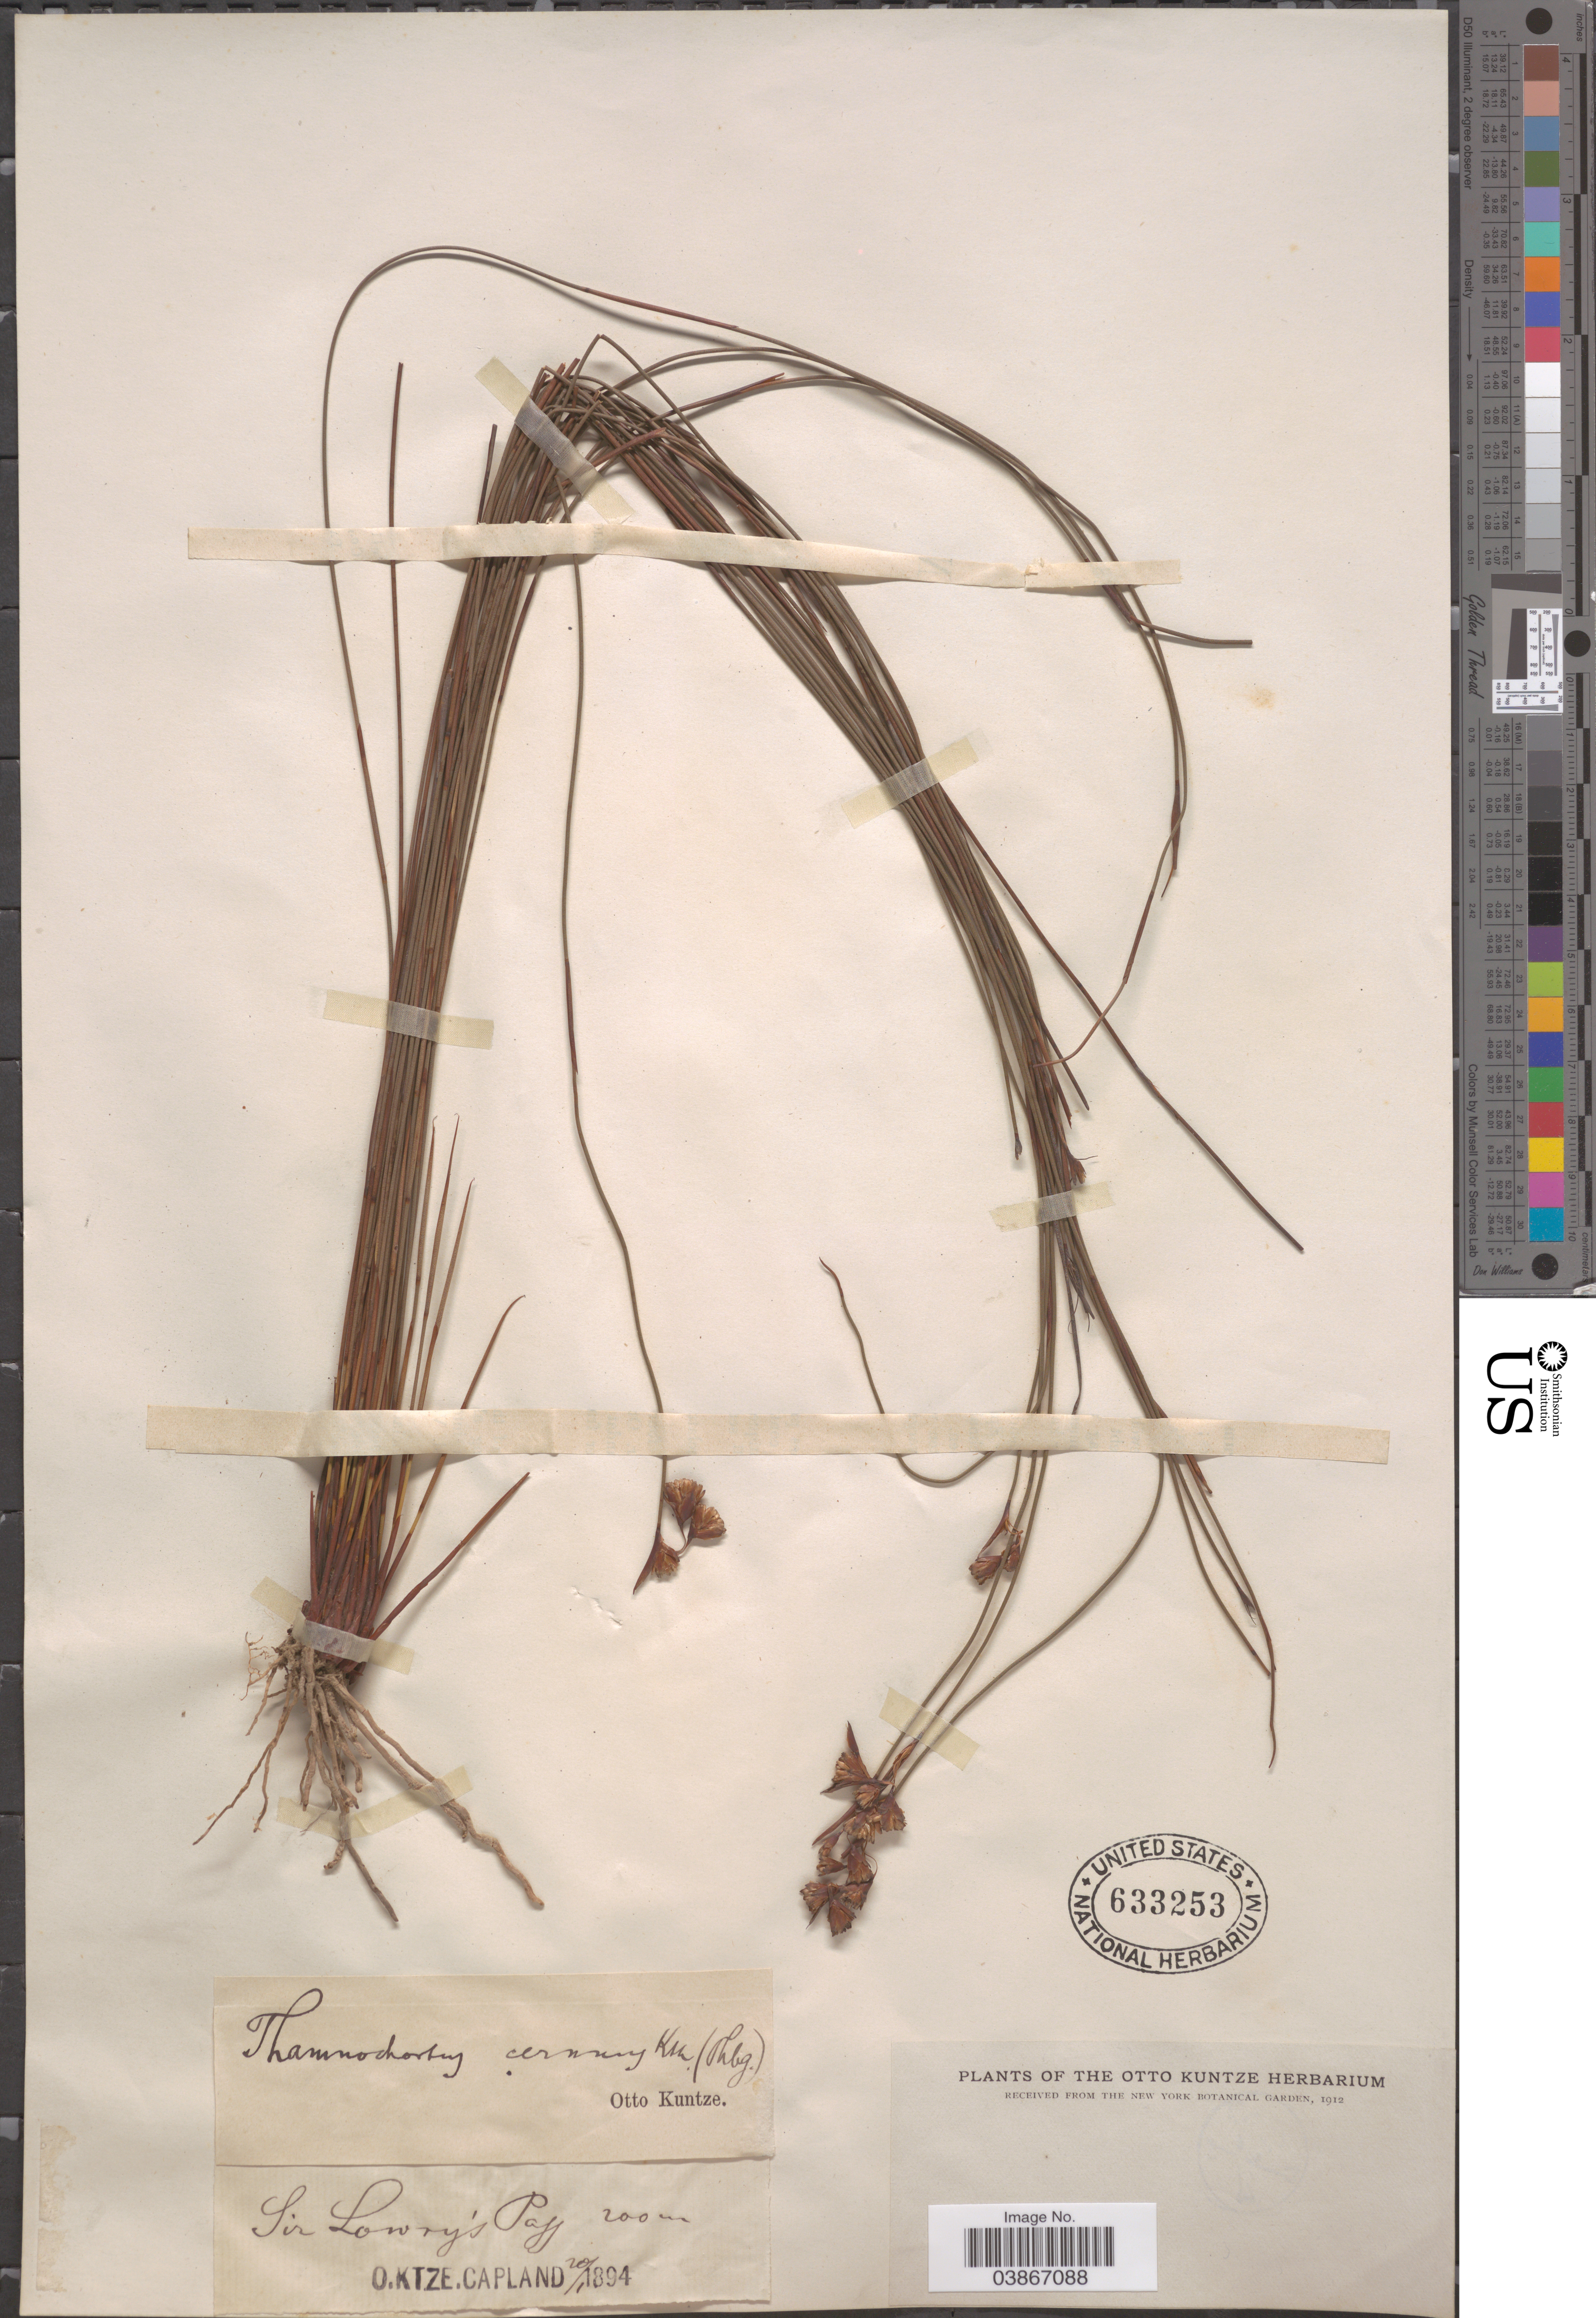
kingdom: Plantae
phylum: Tracheophyta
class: Liliopsida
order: Poales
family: Restionaceae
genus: Thamnochortus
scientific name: Thamnochortus cernuus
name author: (L. f.) Kunth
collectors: C.E.O. Kuntze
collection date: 1894-01-20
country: South Africa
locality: Sir Lowry's Pass.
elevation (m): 200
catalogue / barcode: US 633253